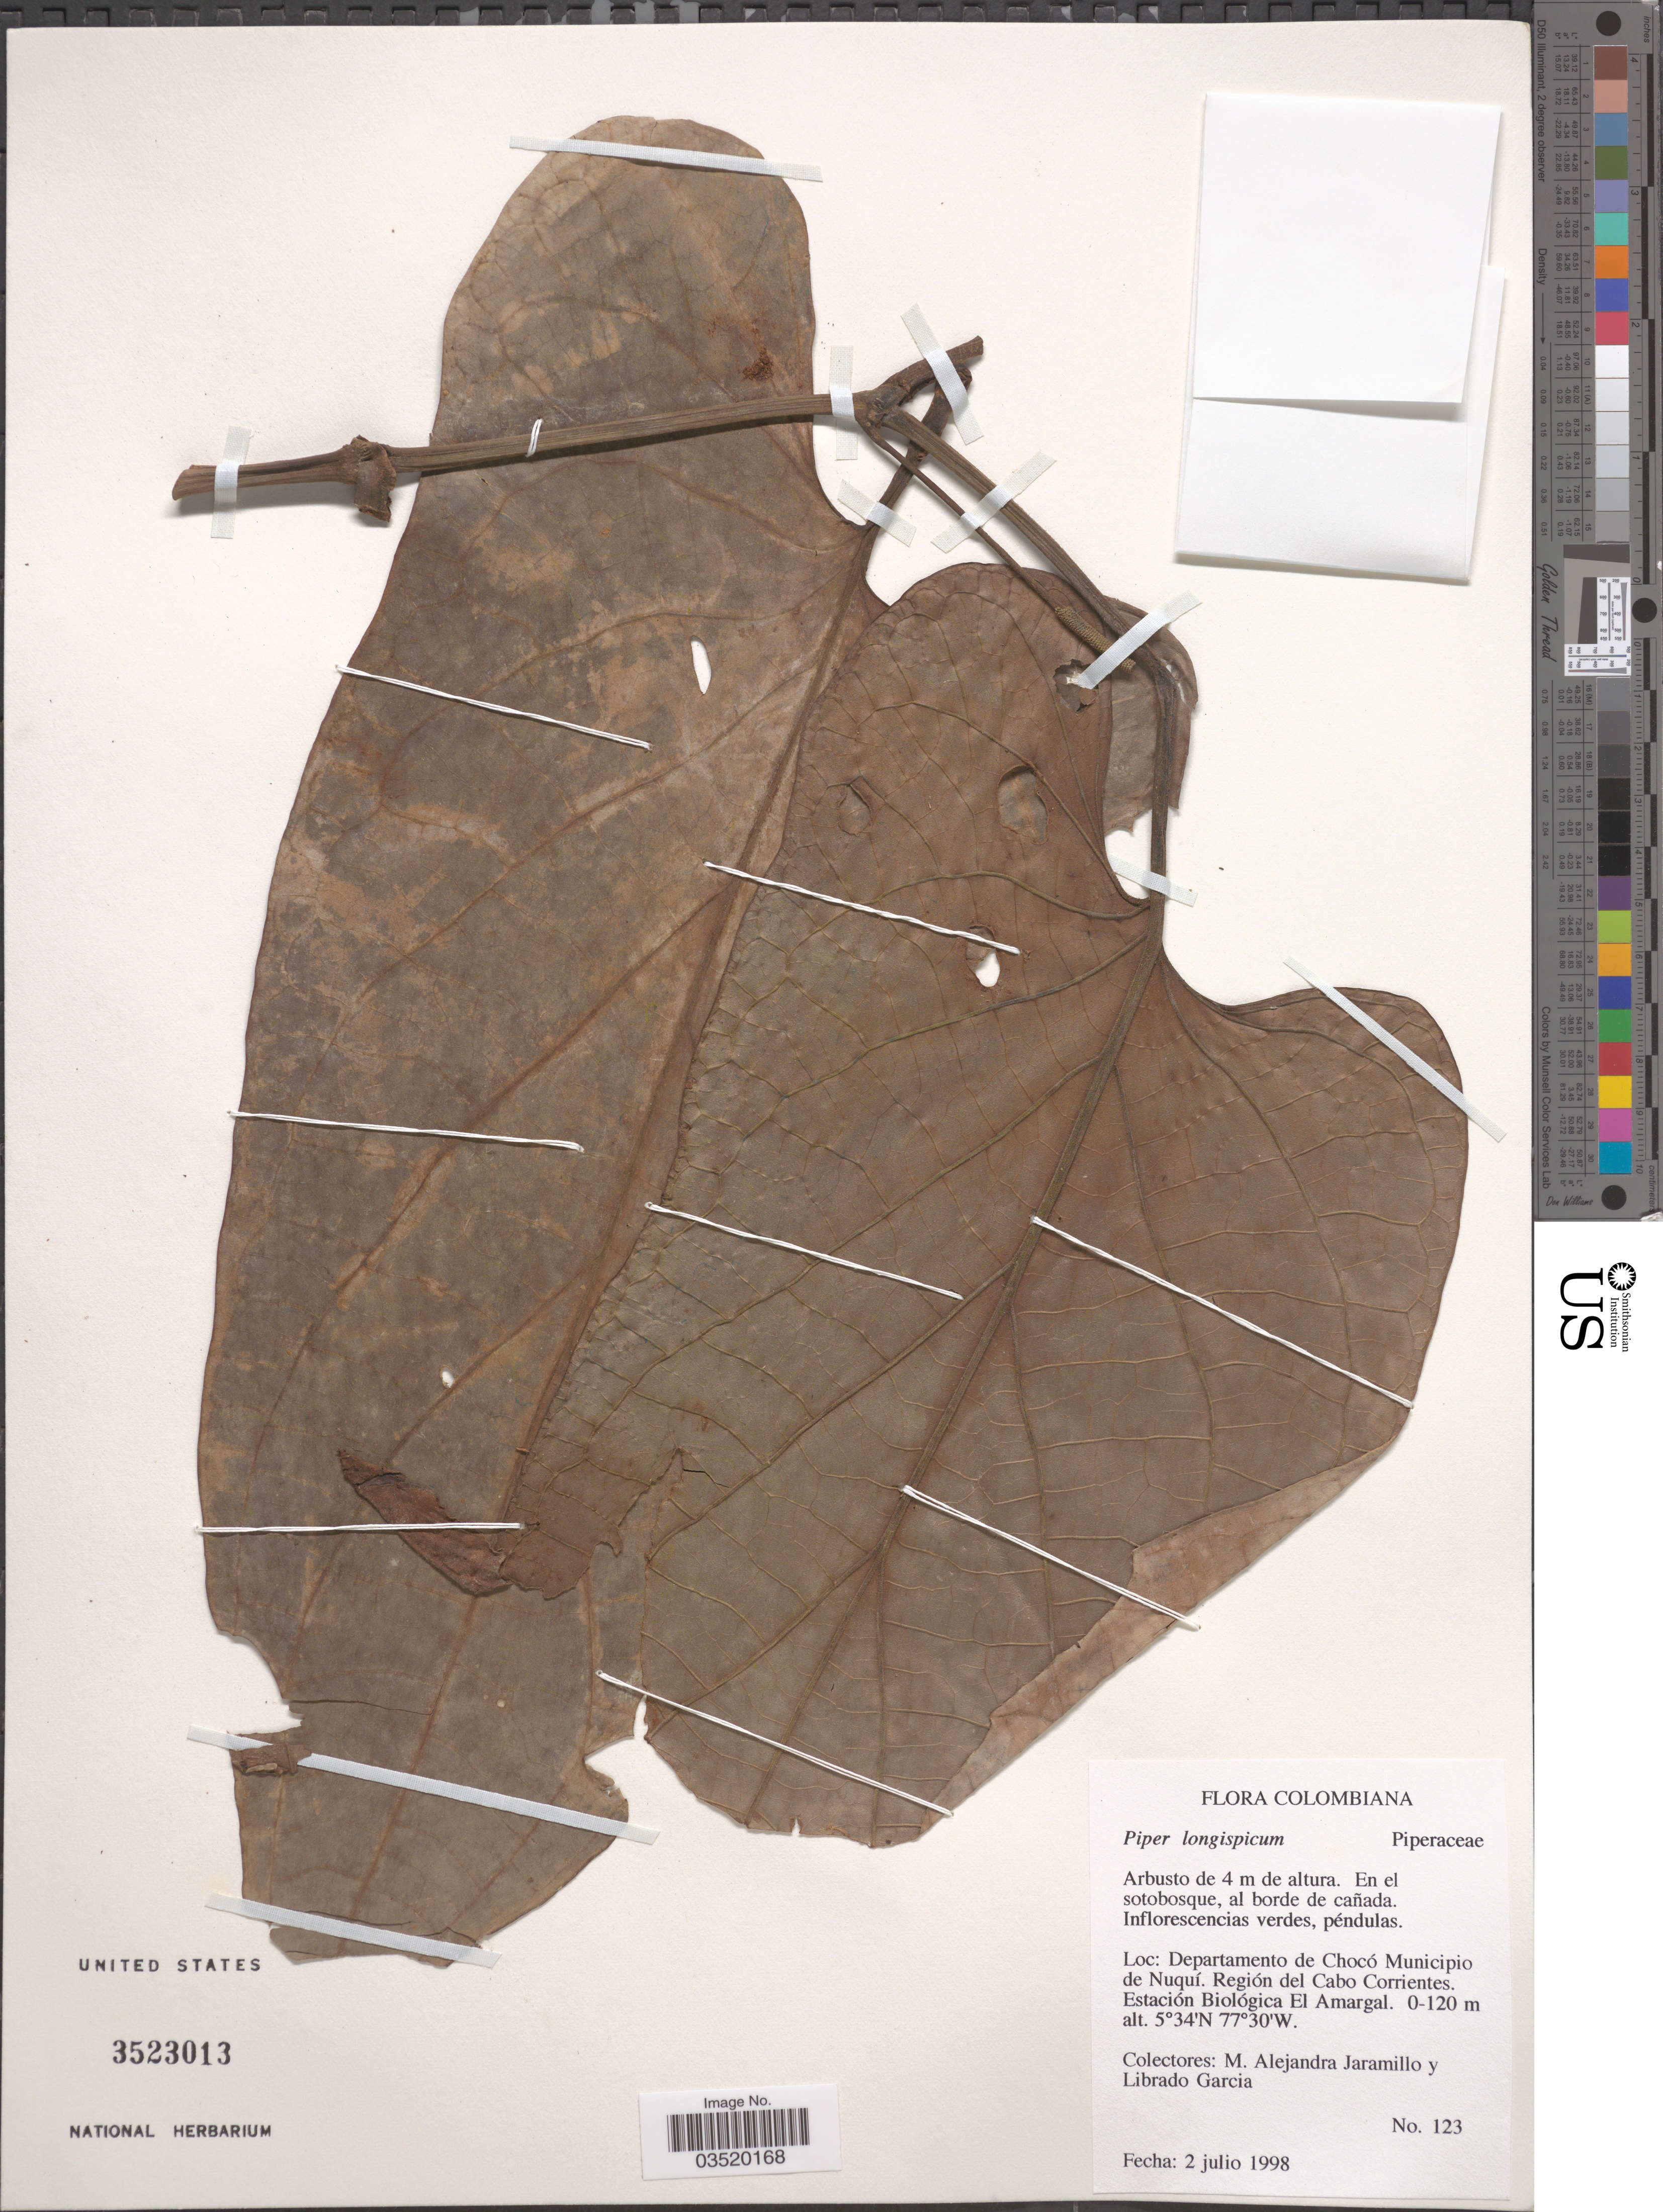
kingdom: Plantae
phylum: Tracheophyta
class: Magnoliopsida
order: Piperales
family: Piperaceae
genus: Piper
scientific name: Piper longispicum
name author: C. DC.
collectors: M. A. Jaramillo & L. Garcia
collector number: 123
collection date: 1998-07-02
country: Colombia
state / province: Chocó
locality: Departamento de Chocó Municipio de Nuquí. Región del Cabo Corrientes. Estación Biológica El Amargal.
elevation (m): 0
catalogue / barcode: US 3523013